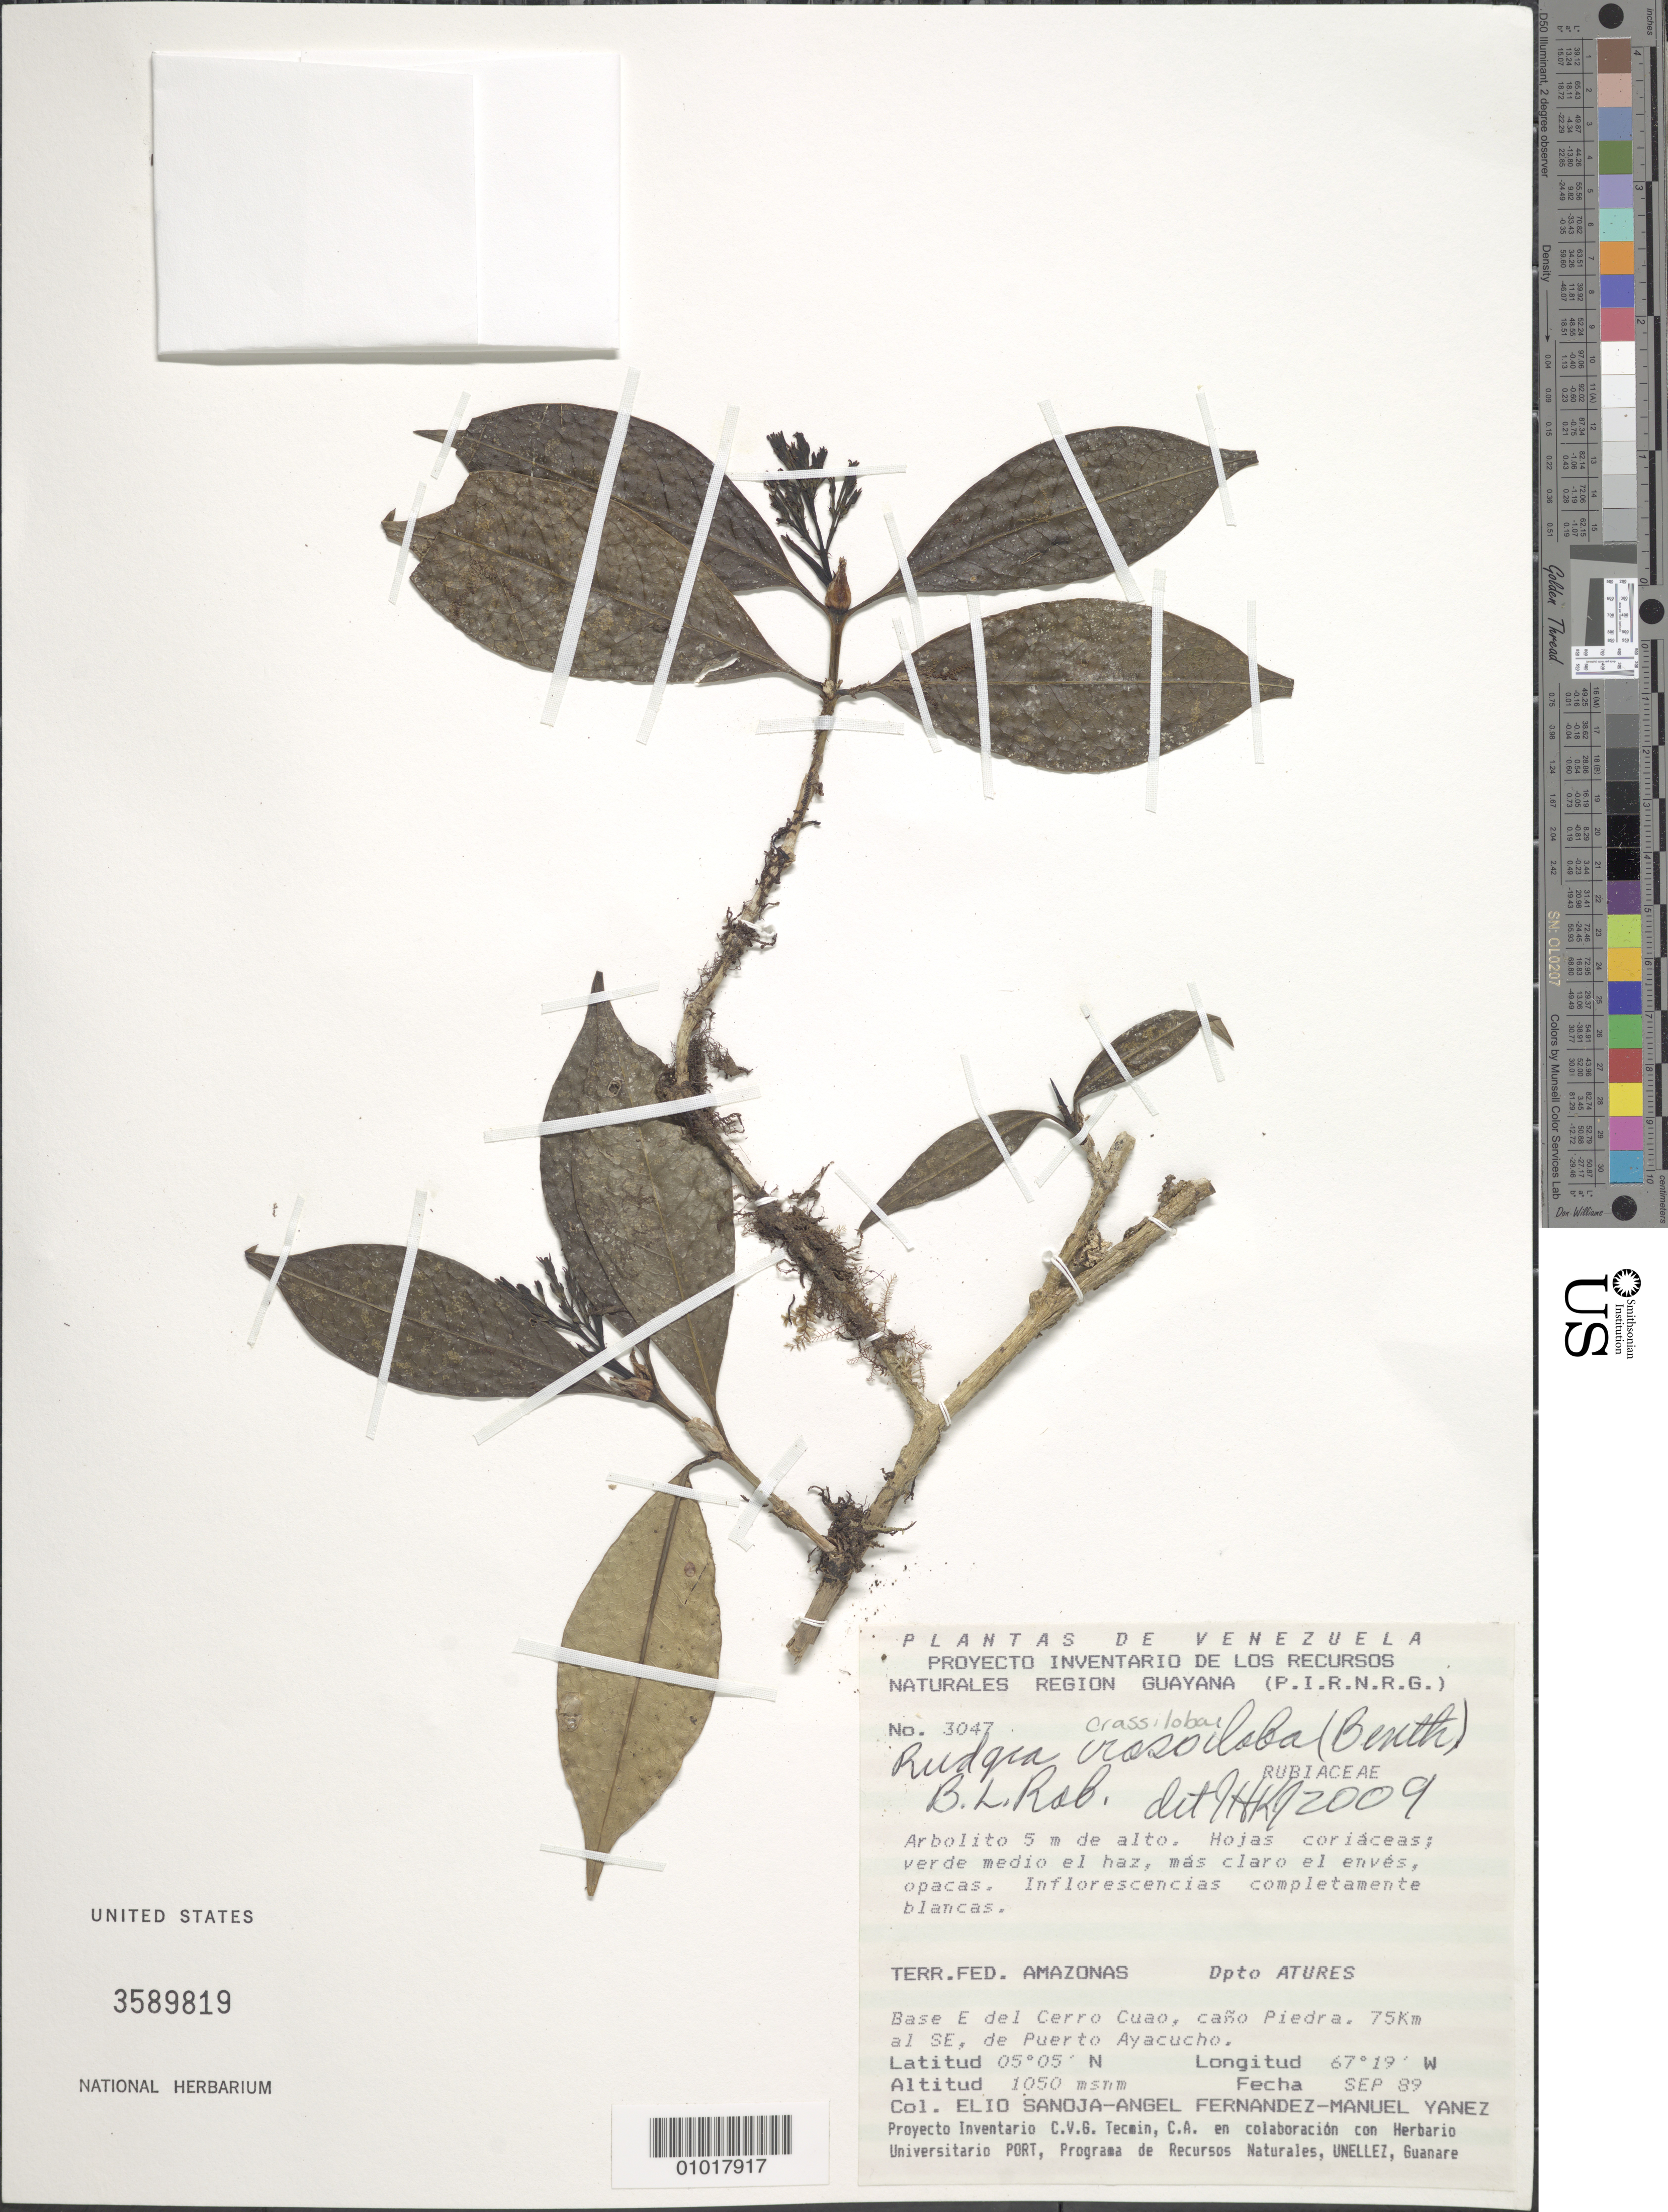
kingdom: Plantae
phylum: Tracheophyta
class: Magnoliopsida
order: Gentianales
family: Rubiaceae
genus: Rudgea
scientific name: Rudgea crassiloba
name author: (Benth.) B.L. Rob.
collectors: E. Sanoja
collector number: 3047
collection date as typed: Sep-89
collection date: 1989-09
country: Venezuela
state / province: Amazonas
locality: Base E del Cerro Cuao, Cano Piedra. 75 km al SE, de Puerto Ayacucho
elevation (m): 1050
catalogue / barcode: US 3589819